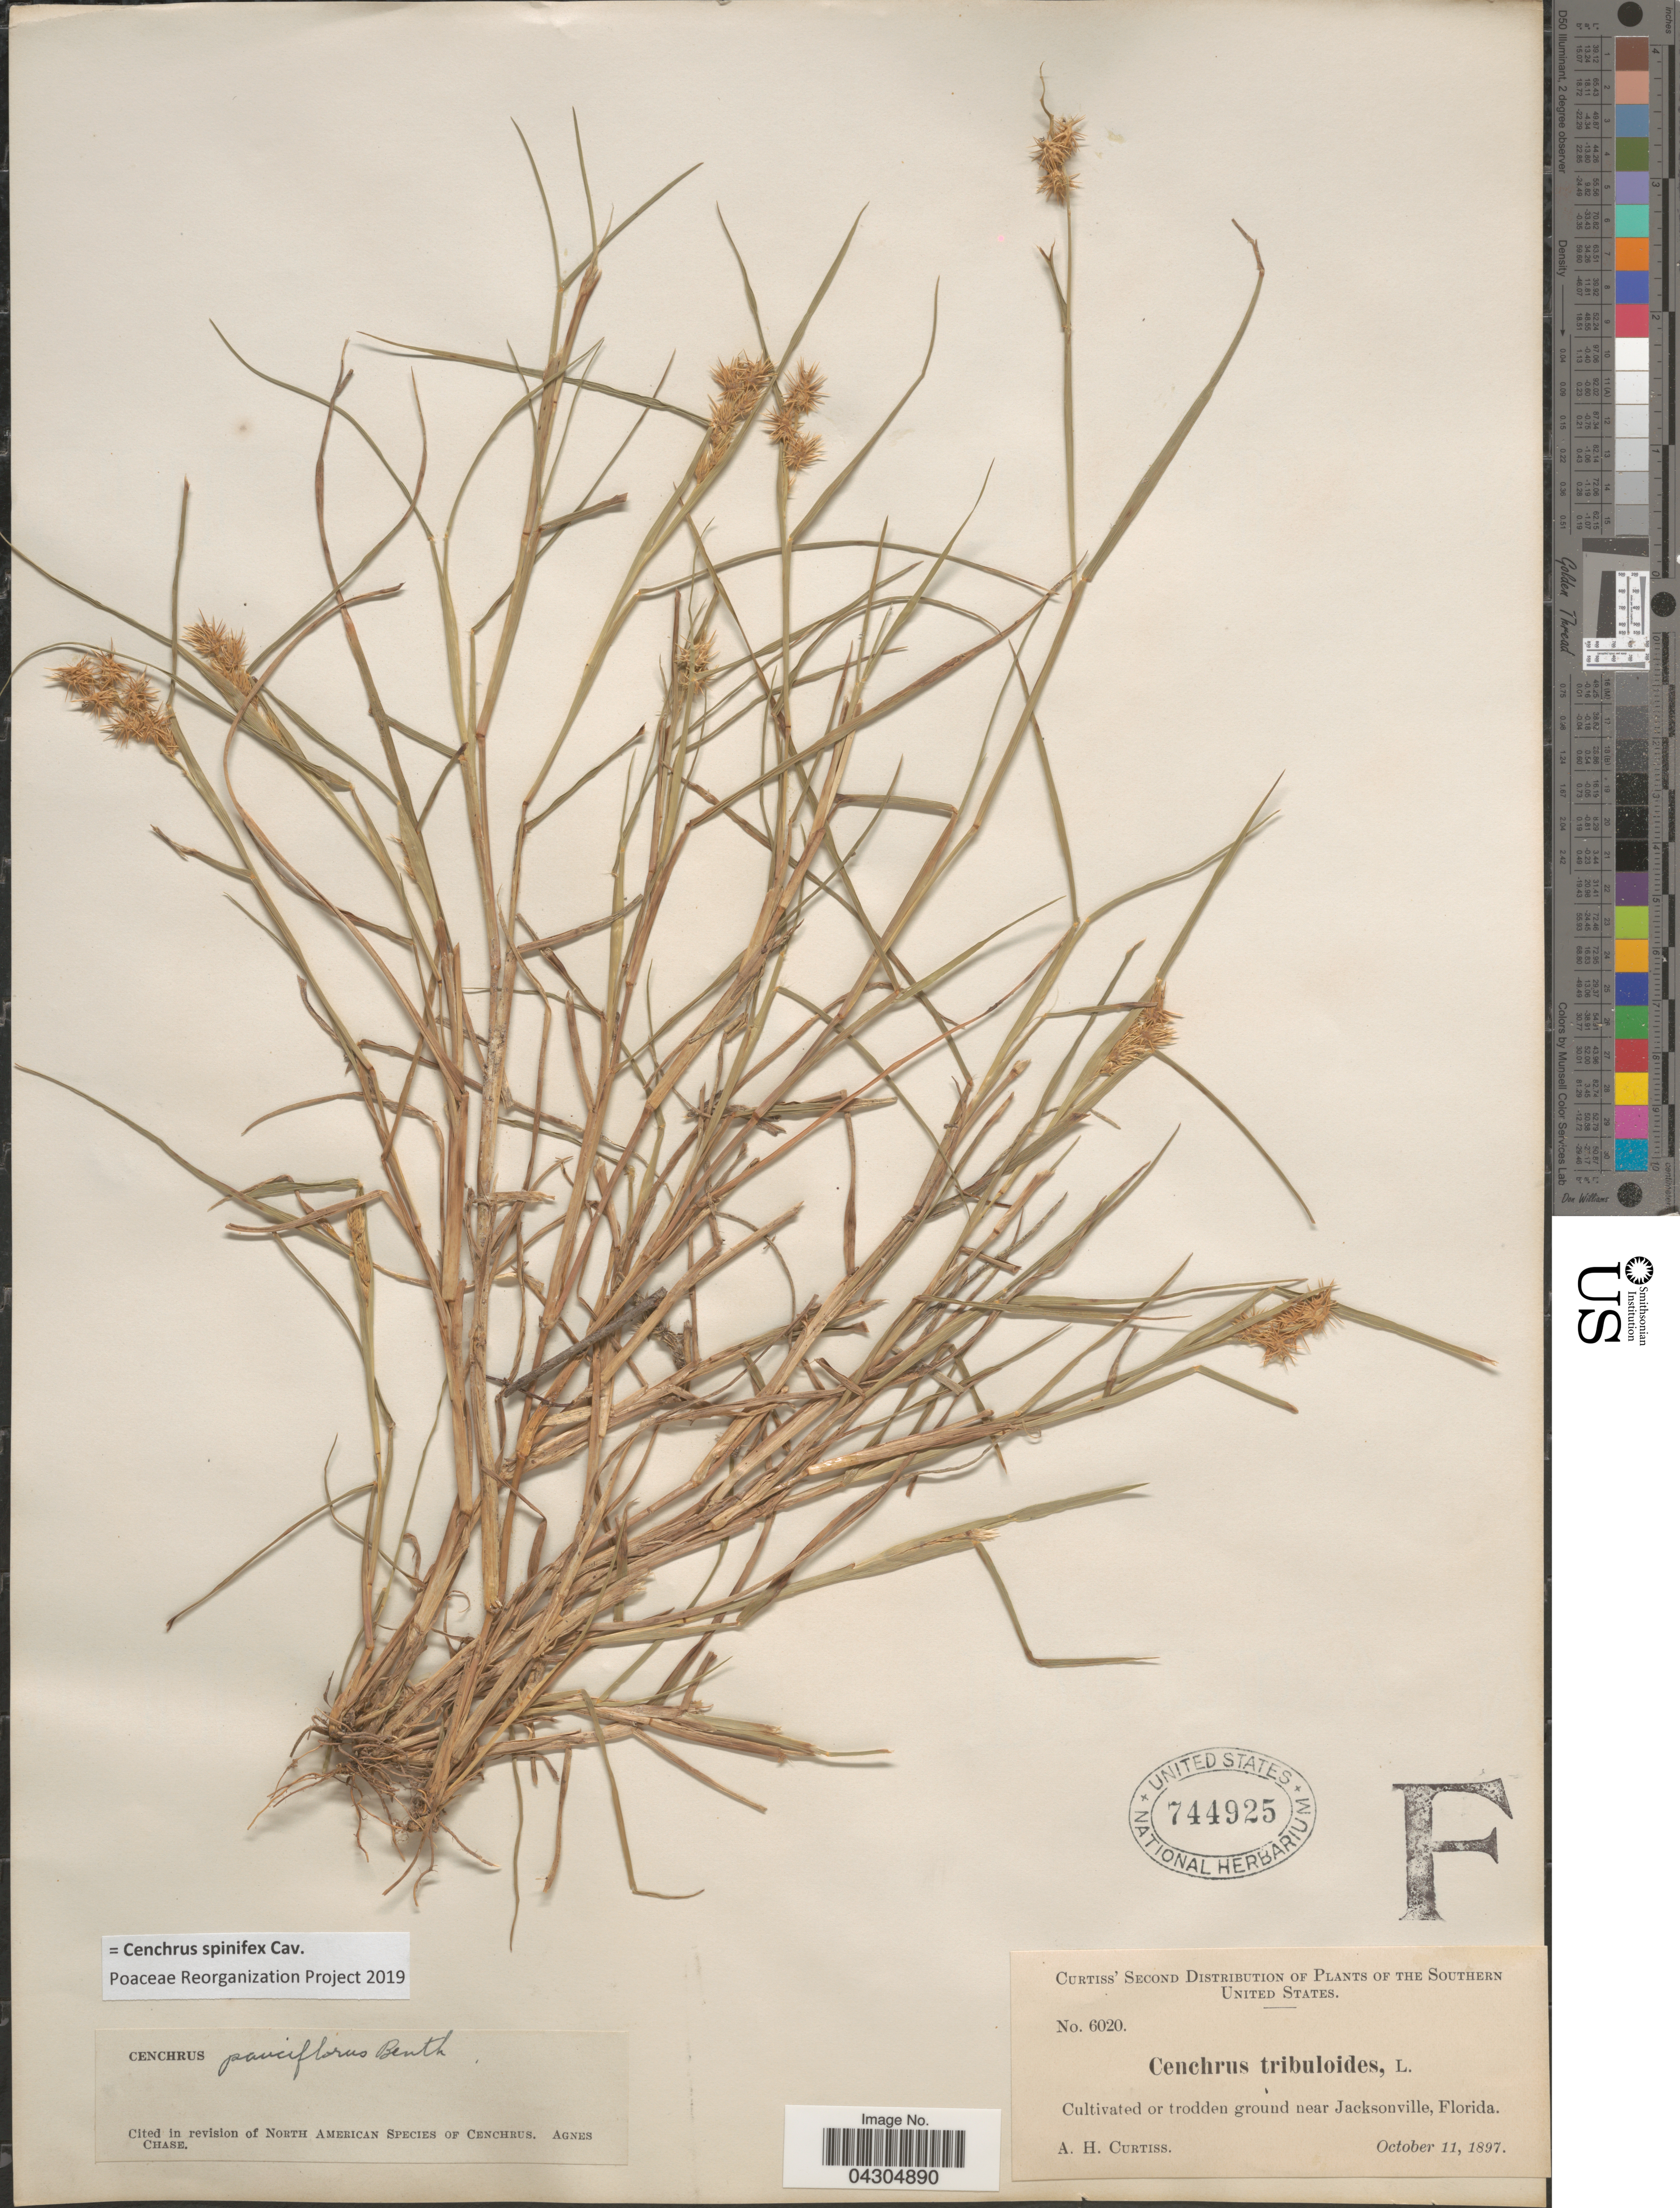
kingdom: Plantae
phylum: Tracheophyta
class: Liliopsida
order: Poales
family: Poaceae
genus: Cenchrus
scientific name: Cenchrus spinifex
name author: Cav.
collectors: A. H. Curtiss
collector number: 6020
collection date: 1897-10-11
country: United States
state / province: Florida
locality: The Southern United States. Cultivated or trodden ground near Jacksonville.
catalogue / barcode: US 744925